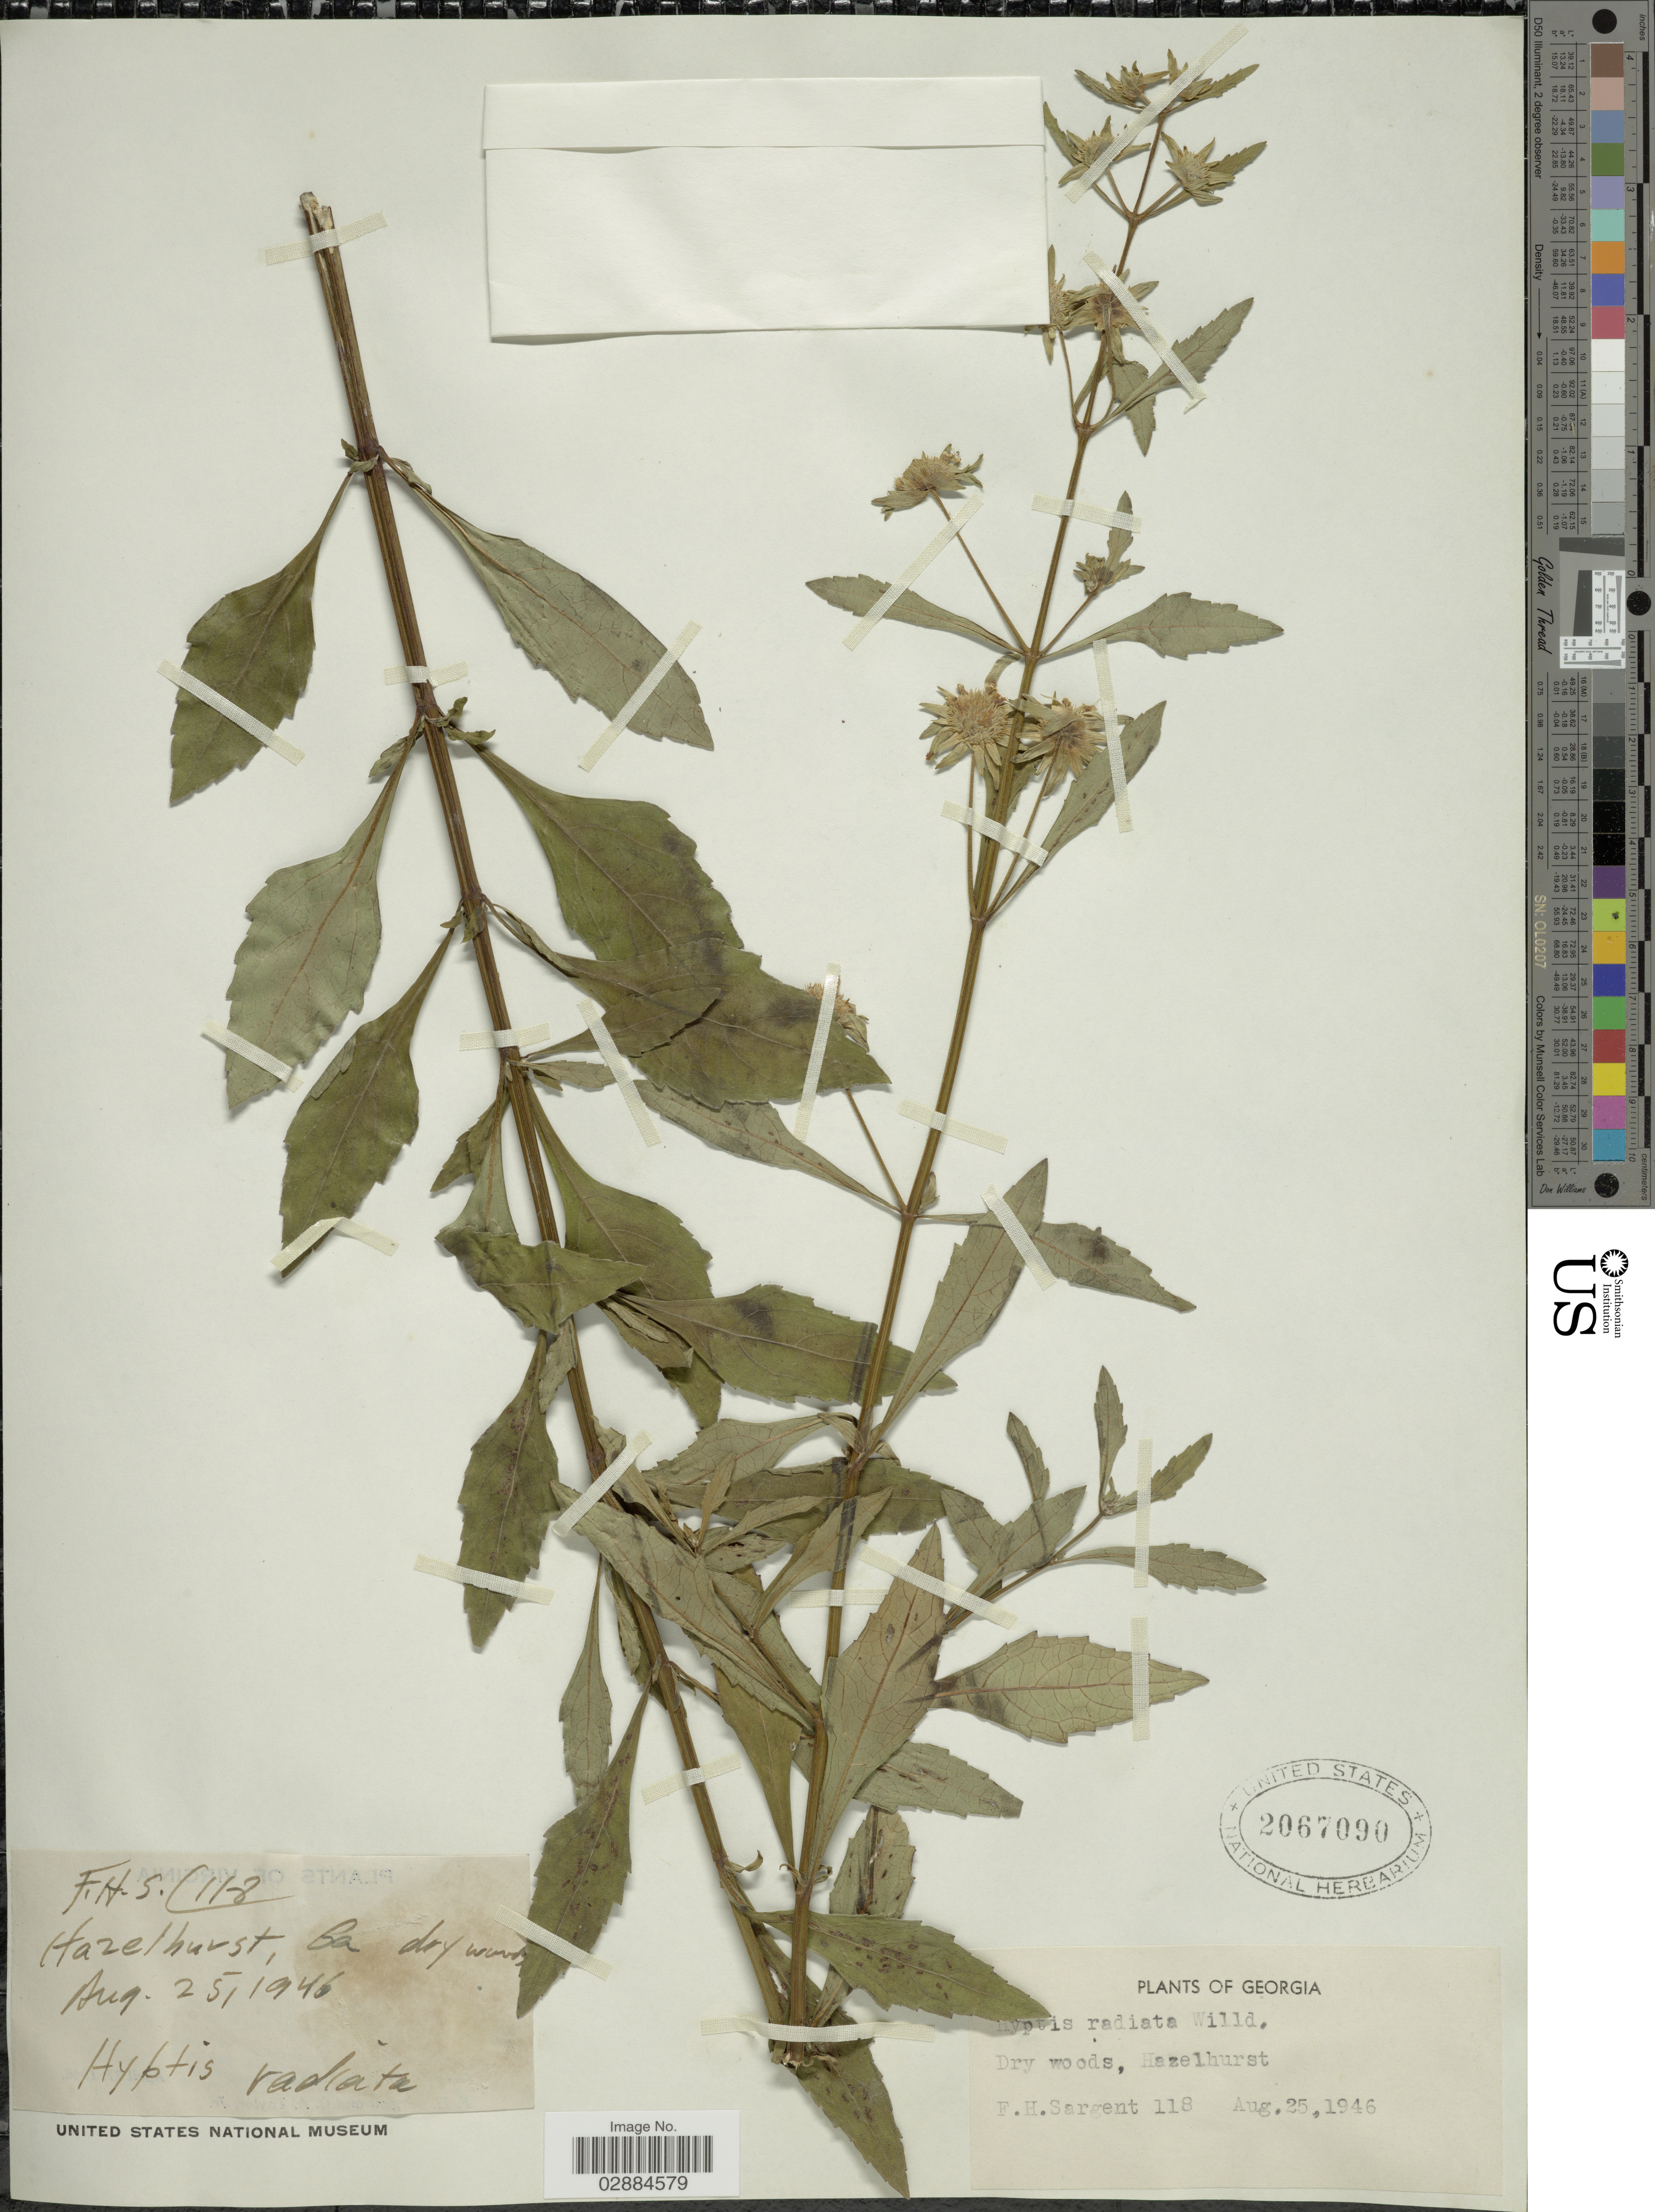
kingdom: Plantae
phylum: Tracheophyta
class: Magnoliopsida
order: Lamiales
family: Lamiaceae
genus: Hyptis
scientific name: Hyptis radiata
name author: Kunth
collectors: F. H. Sargent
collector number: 118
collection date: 1946-08-25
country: United States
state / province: Georgia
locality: Hazelhurst, Ga.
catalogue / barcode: US 2067090